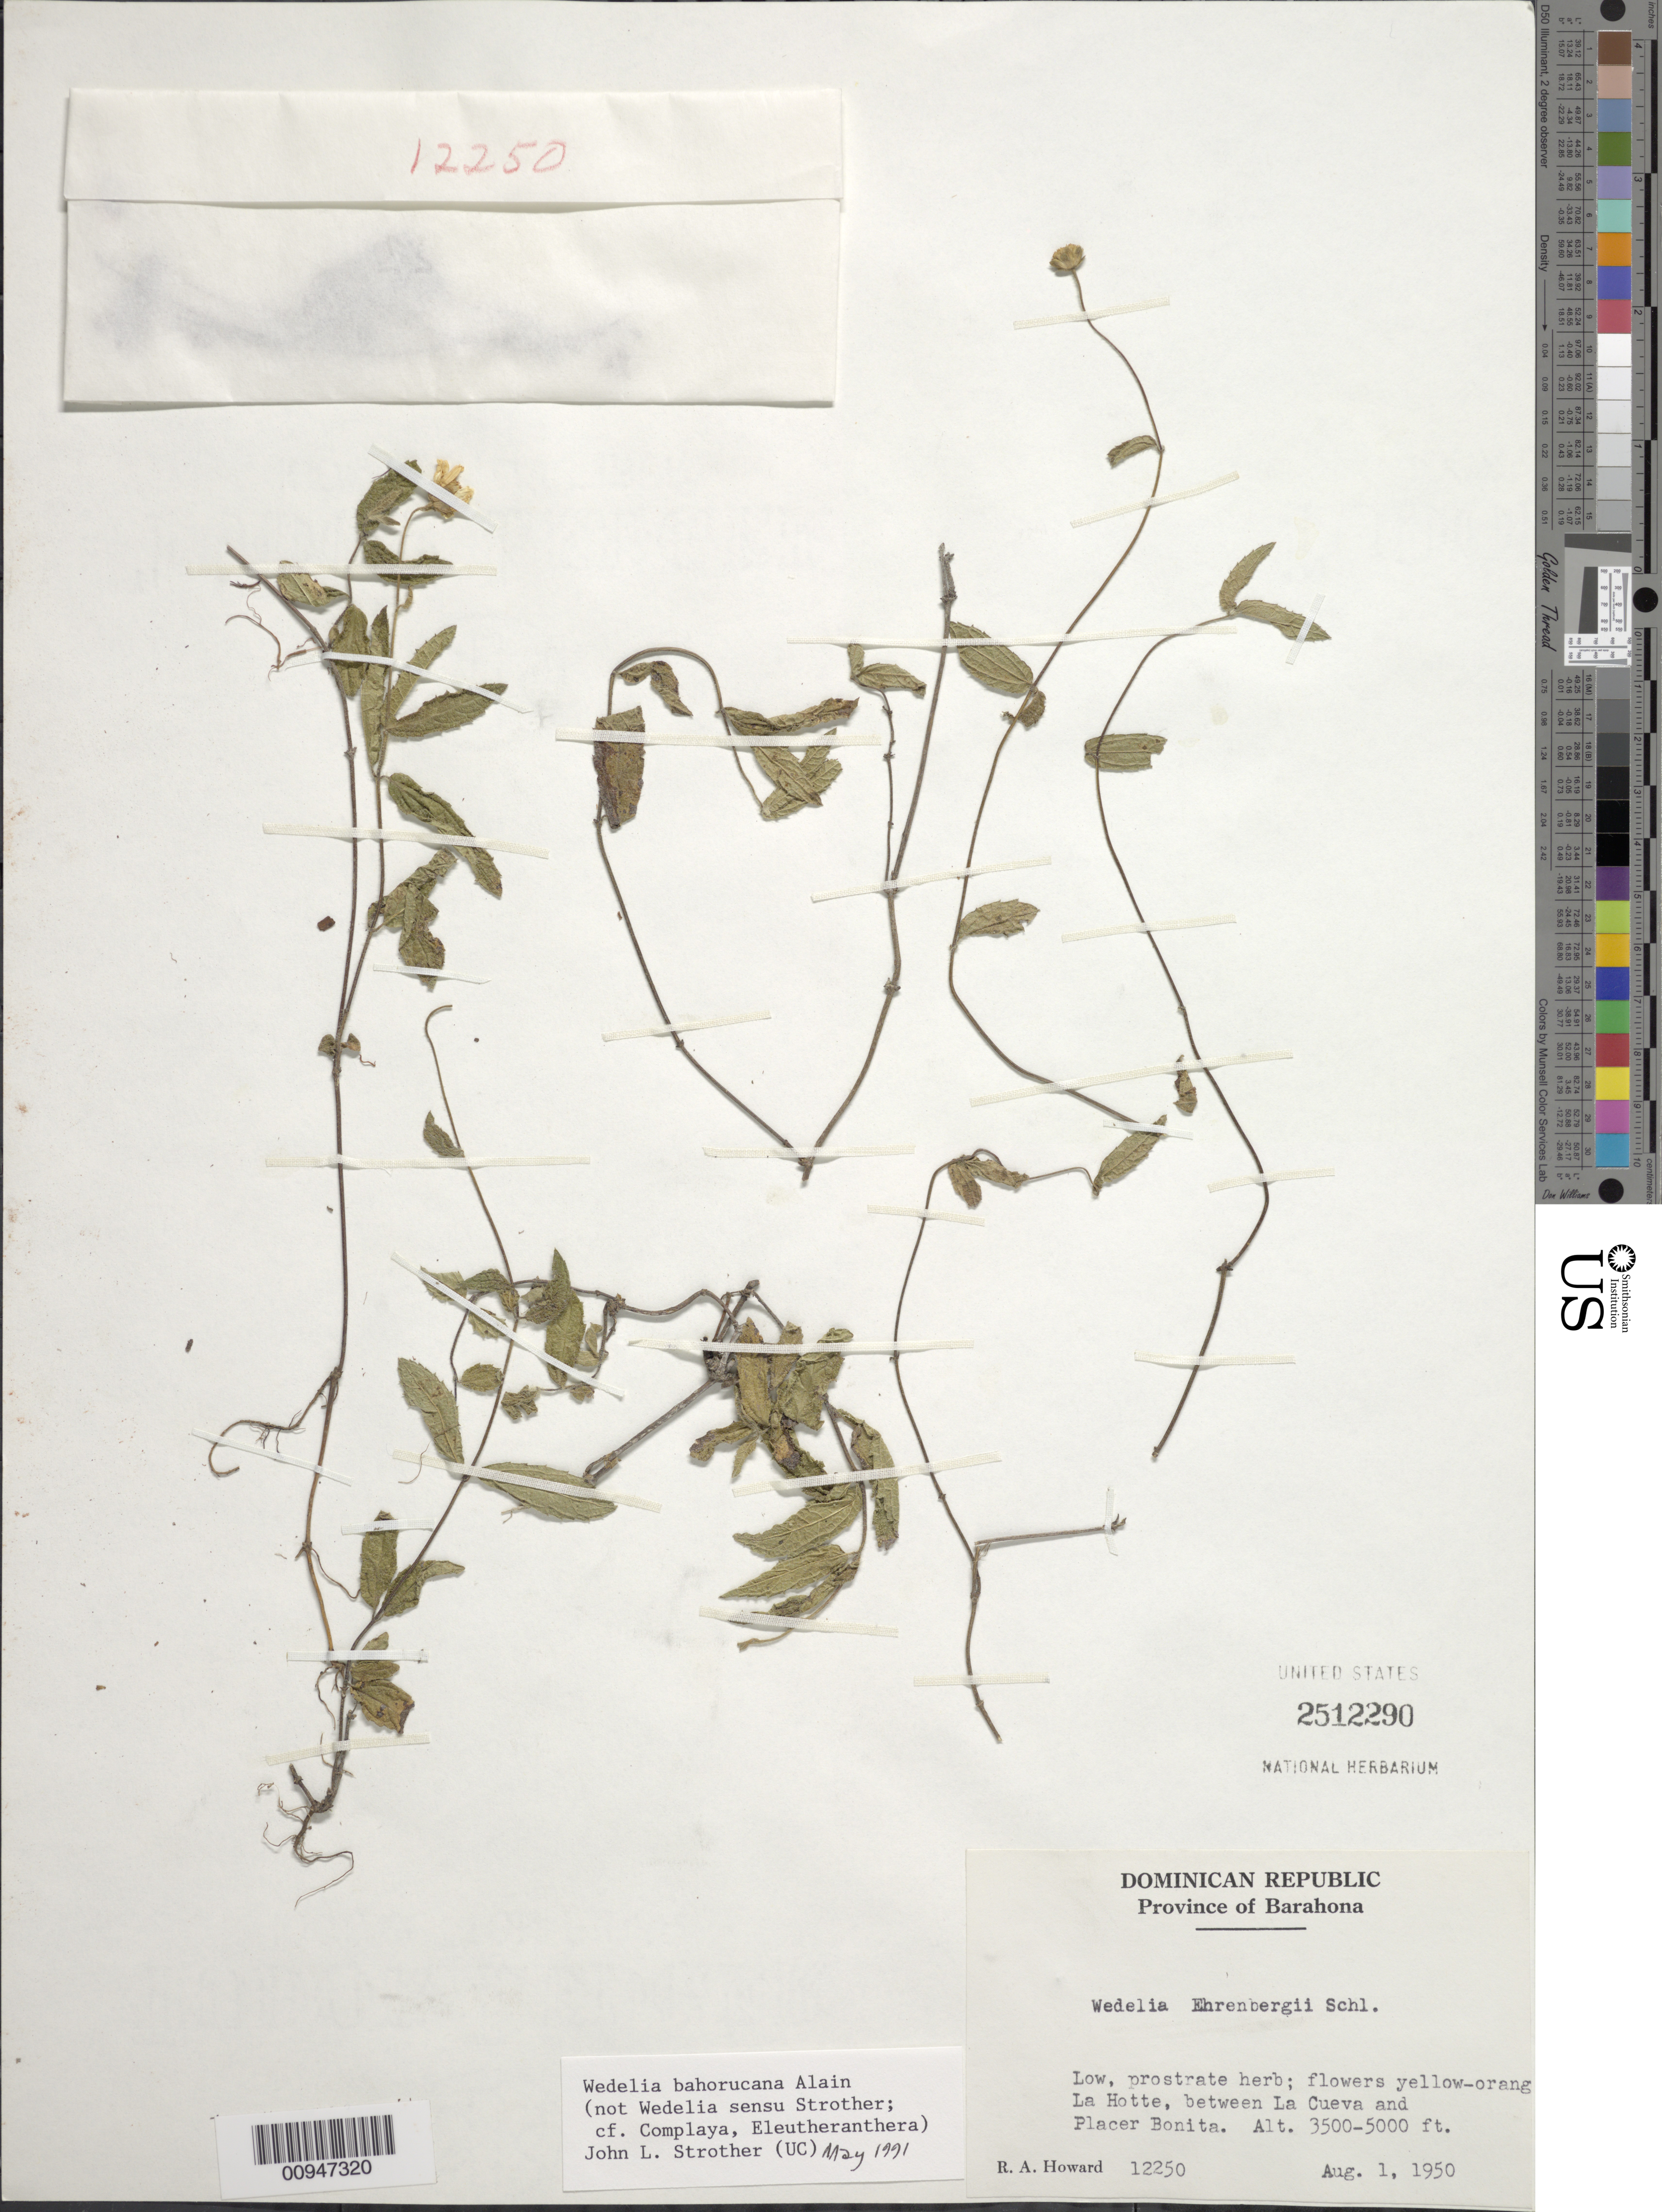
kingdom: Plantae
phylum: Tracheophyta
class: Magnoliopsida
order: Asterales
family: Asteraceae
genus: Wedelia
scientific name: Wedelia bahorucana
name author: Alain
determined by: Strother, J. L.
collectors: R. A. Howard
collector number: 12250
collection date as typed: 01 Aug 1950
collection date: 1950-08-01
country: Dominican Republic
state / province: Barahona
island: Hispaniola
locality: La Hotte, between La Cueva and Placer Bonita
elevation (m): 1067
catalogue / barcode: US 2512290